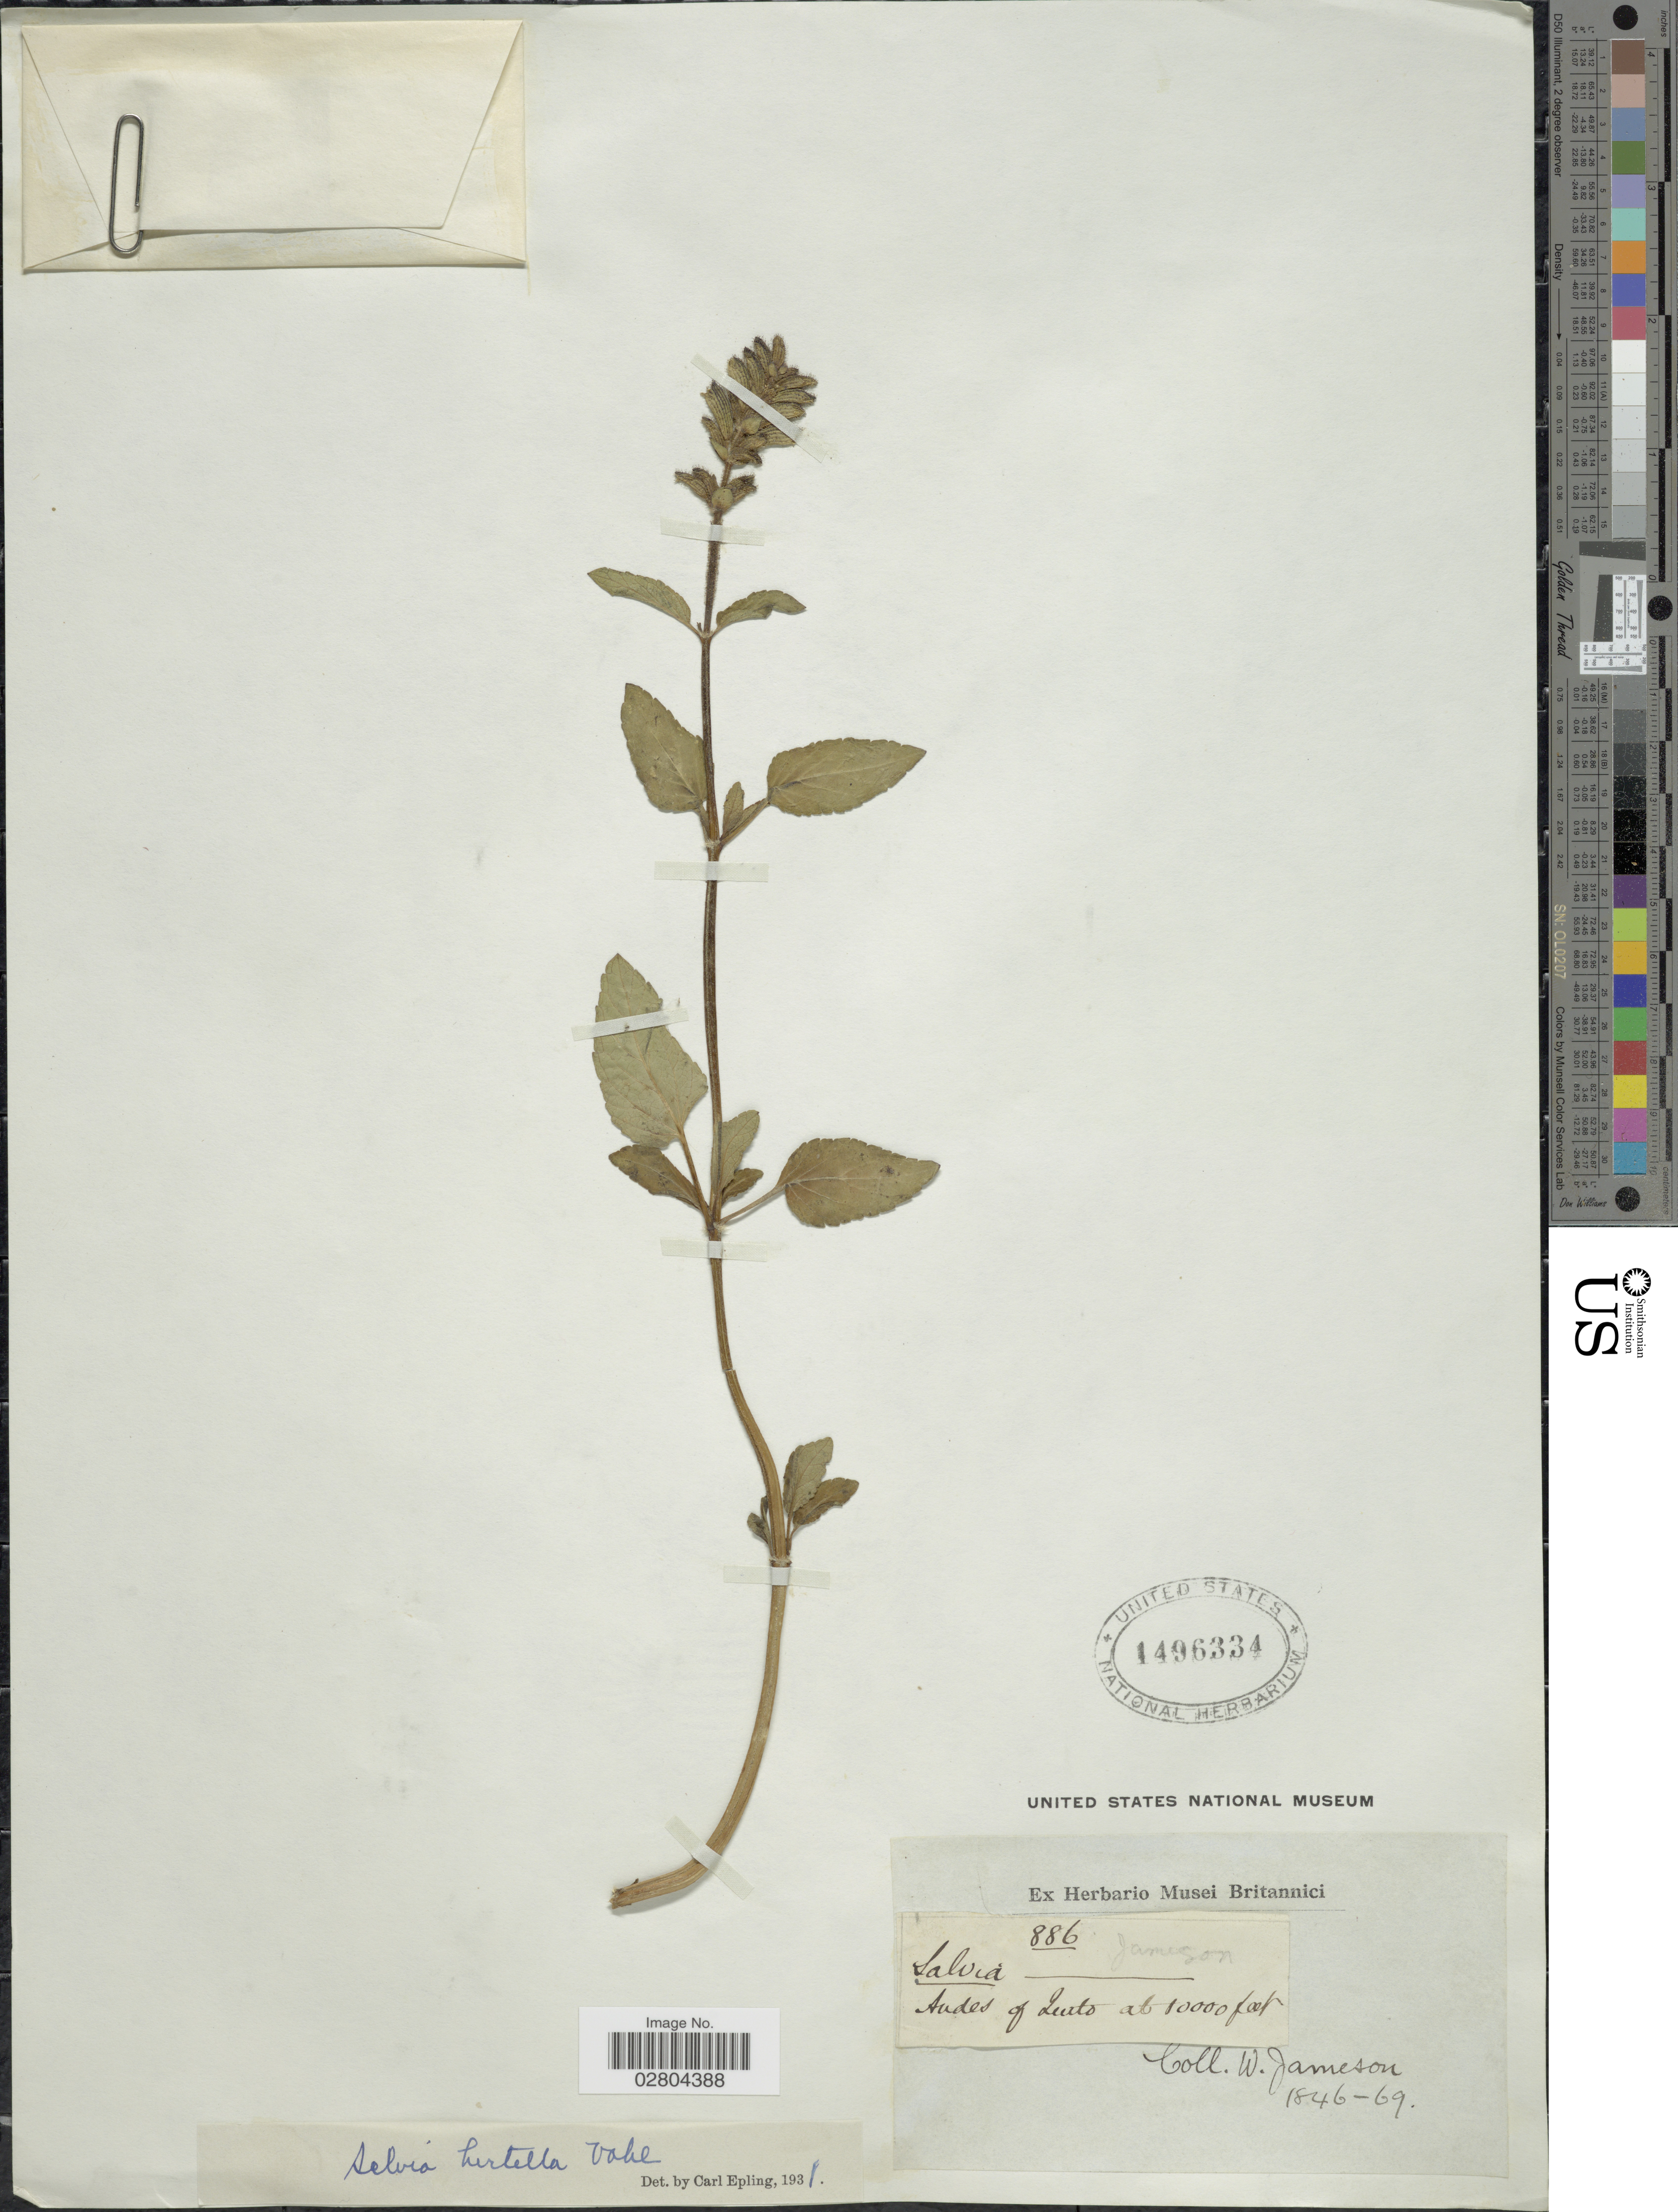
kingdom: Plantae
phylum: Tracheophyta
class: Magnoliopsida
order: Lamiales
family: Lamiaceae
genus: Salvia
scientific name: Salvia hirtella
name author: Vahl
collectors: W. Jameson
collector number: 886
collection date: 1846/1869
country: Ecuador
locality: Andes of Quito.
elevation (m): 3048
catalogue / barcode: US 1496334